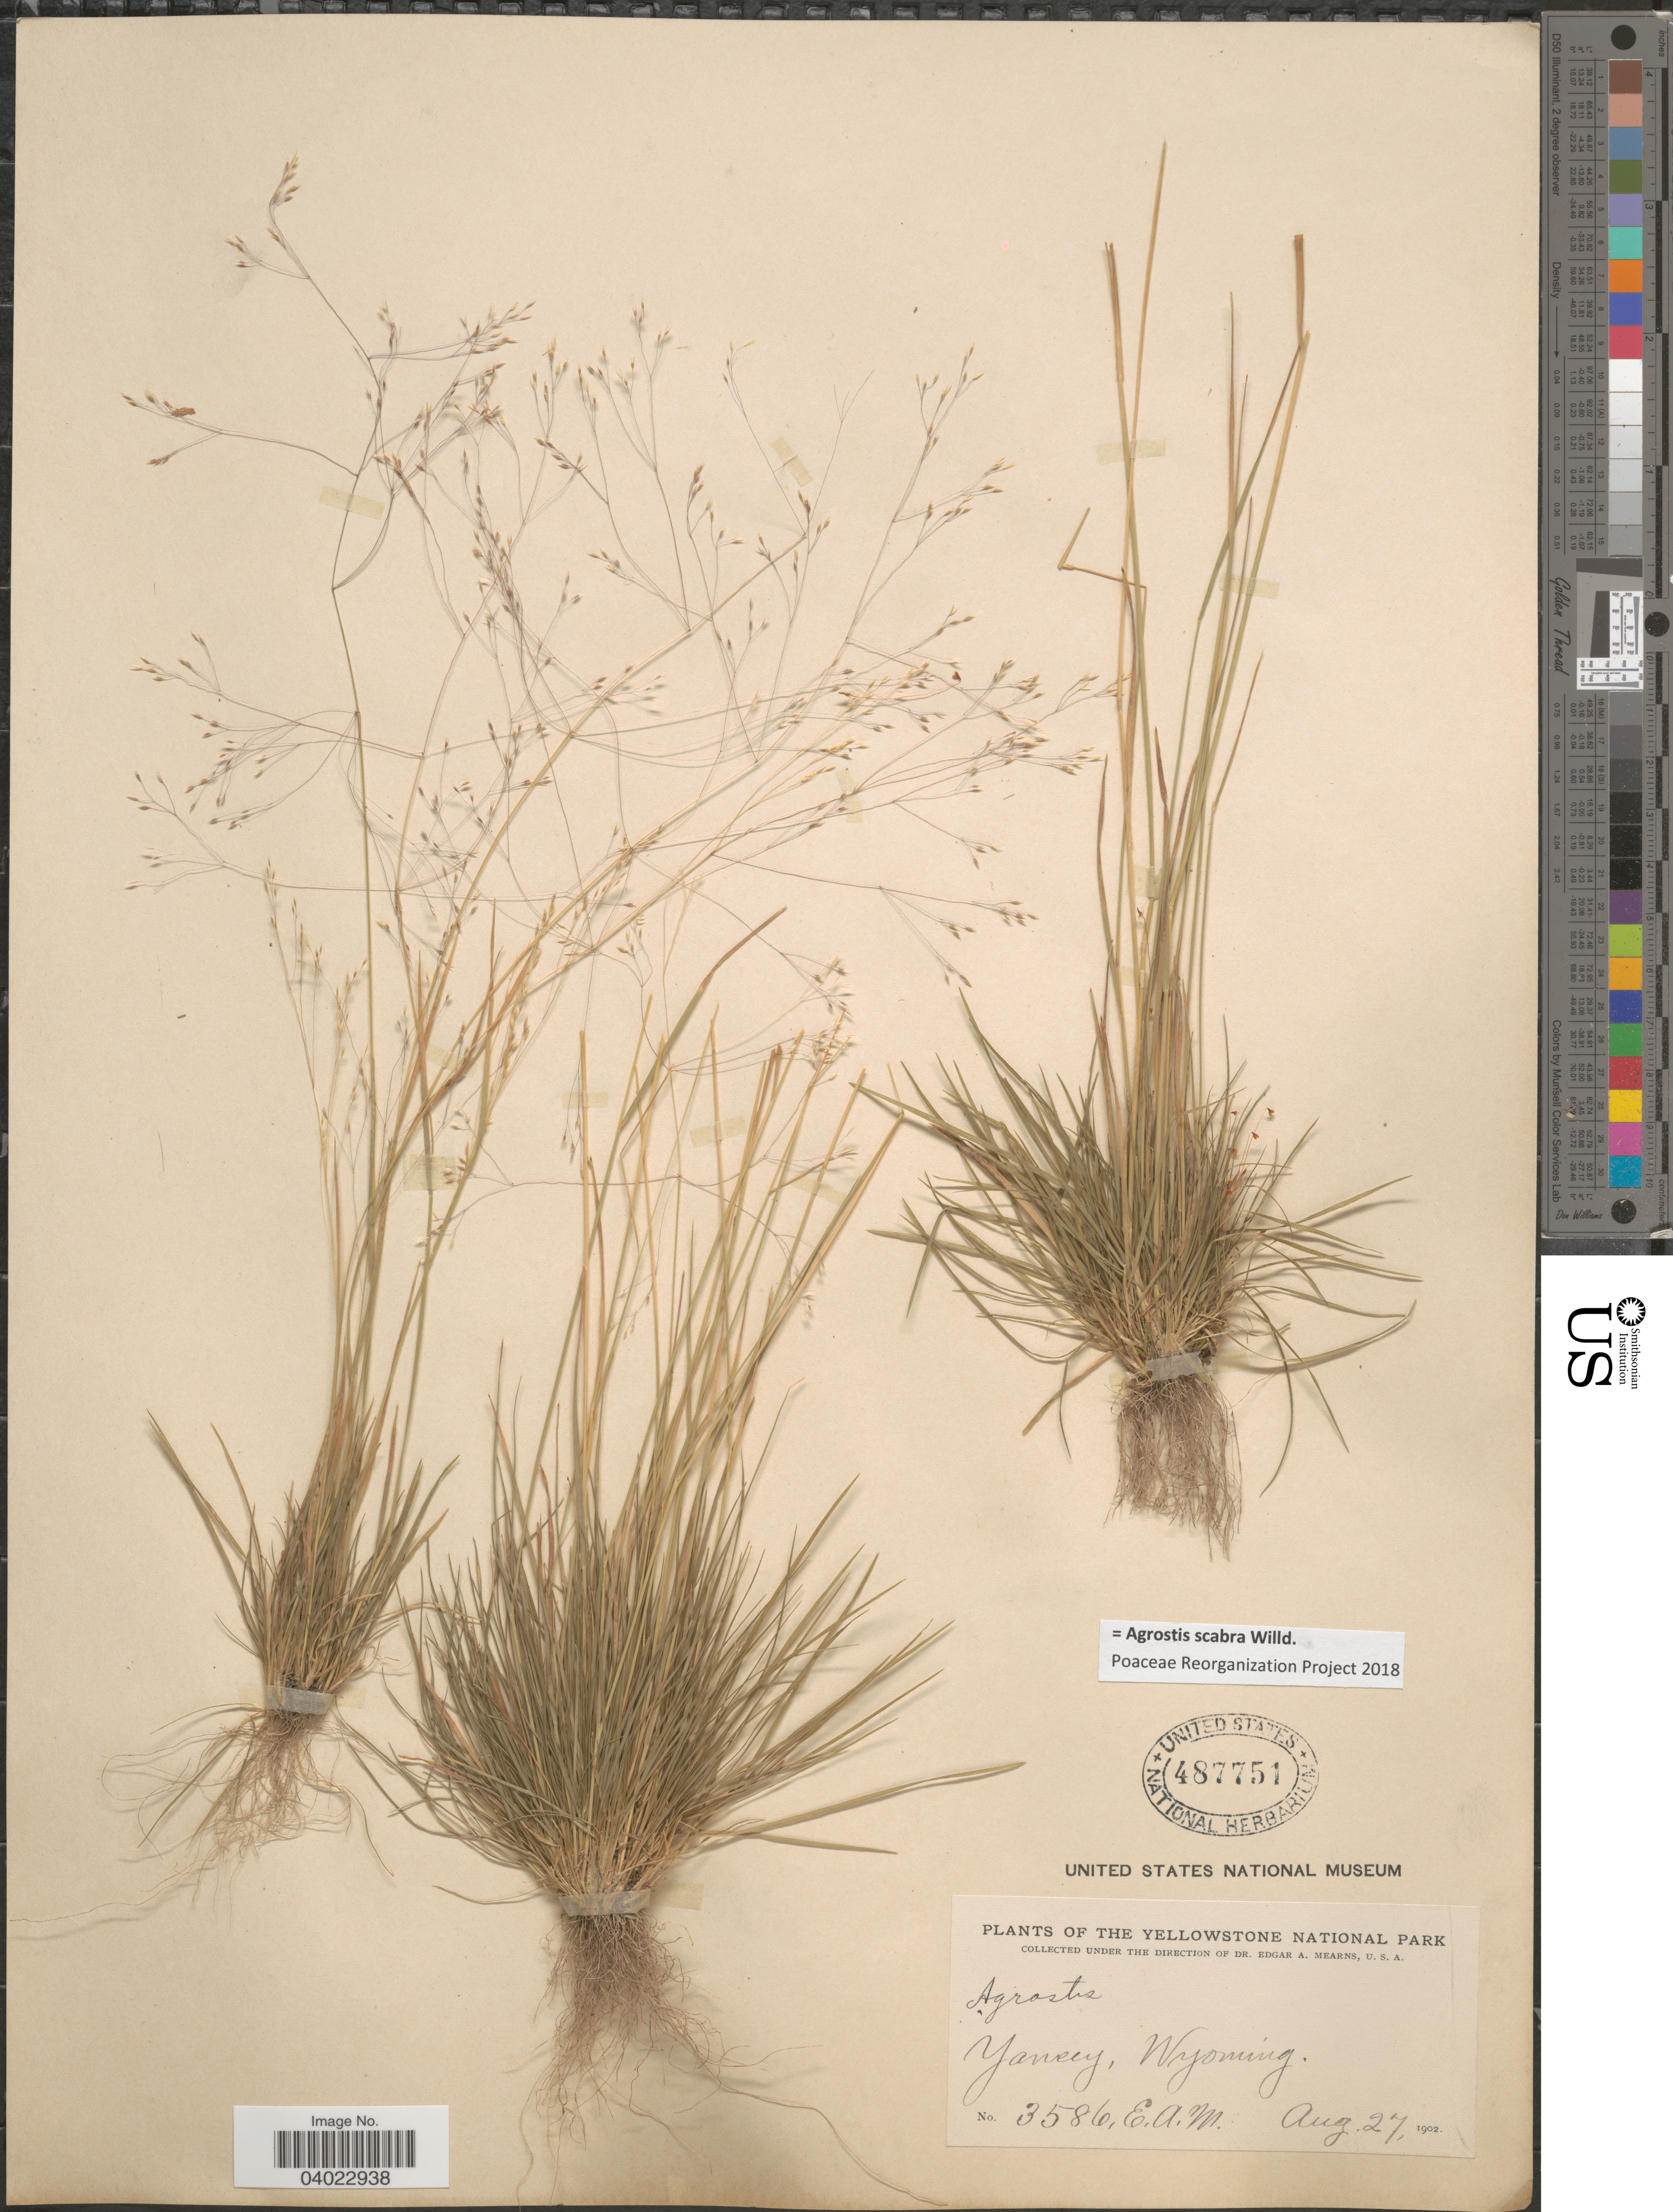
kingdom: Plantae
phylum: Tracheophyta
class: Liliopsida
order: Poales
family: Poaceae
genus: Agrostis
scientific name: Agrostis scabra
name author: Willd.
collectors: E. A. Mearns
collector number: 3586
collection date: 1902-08-27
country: United States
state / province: Wyoming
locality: The Yellowstone National Park. Yanceys.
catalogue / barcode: US 487751